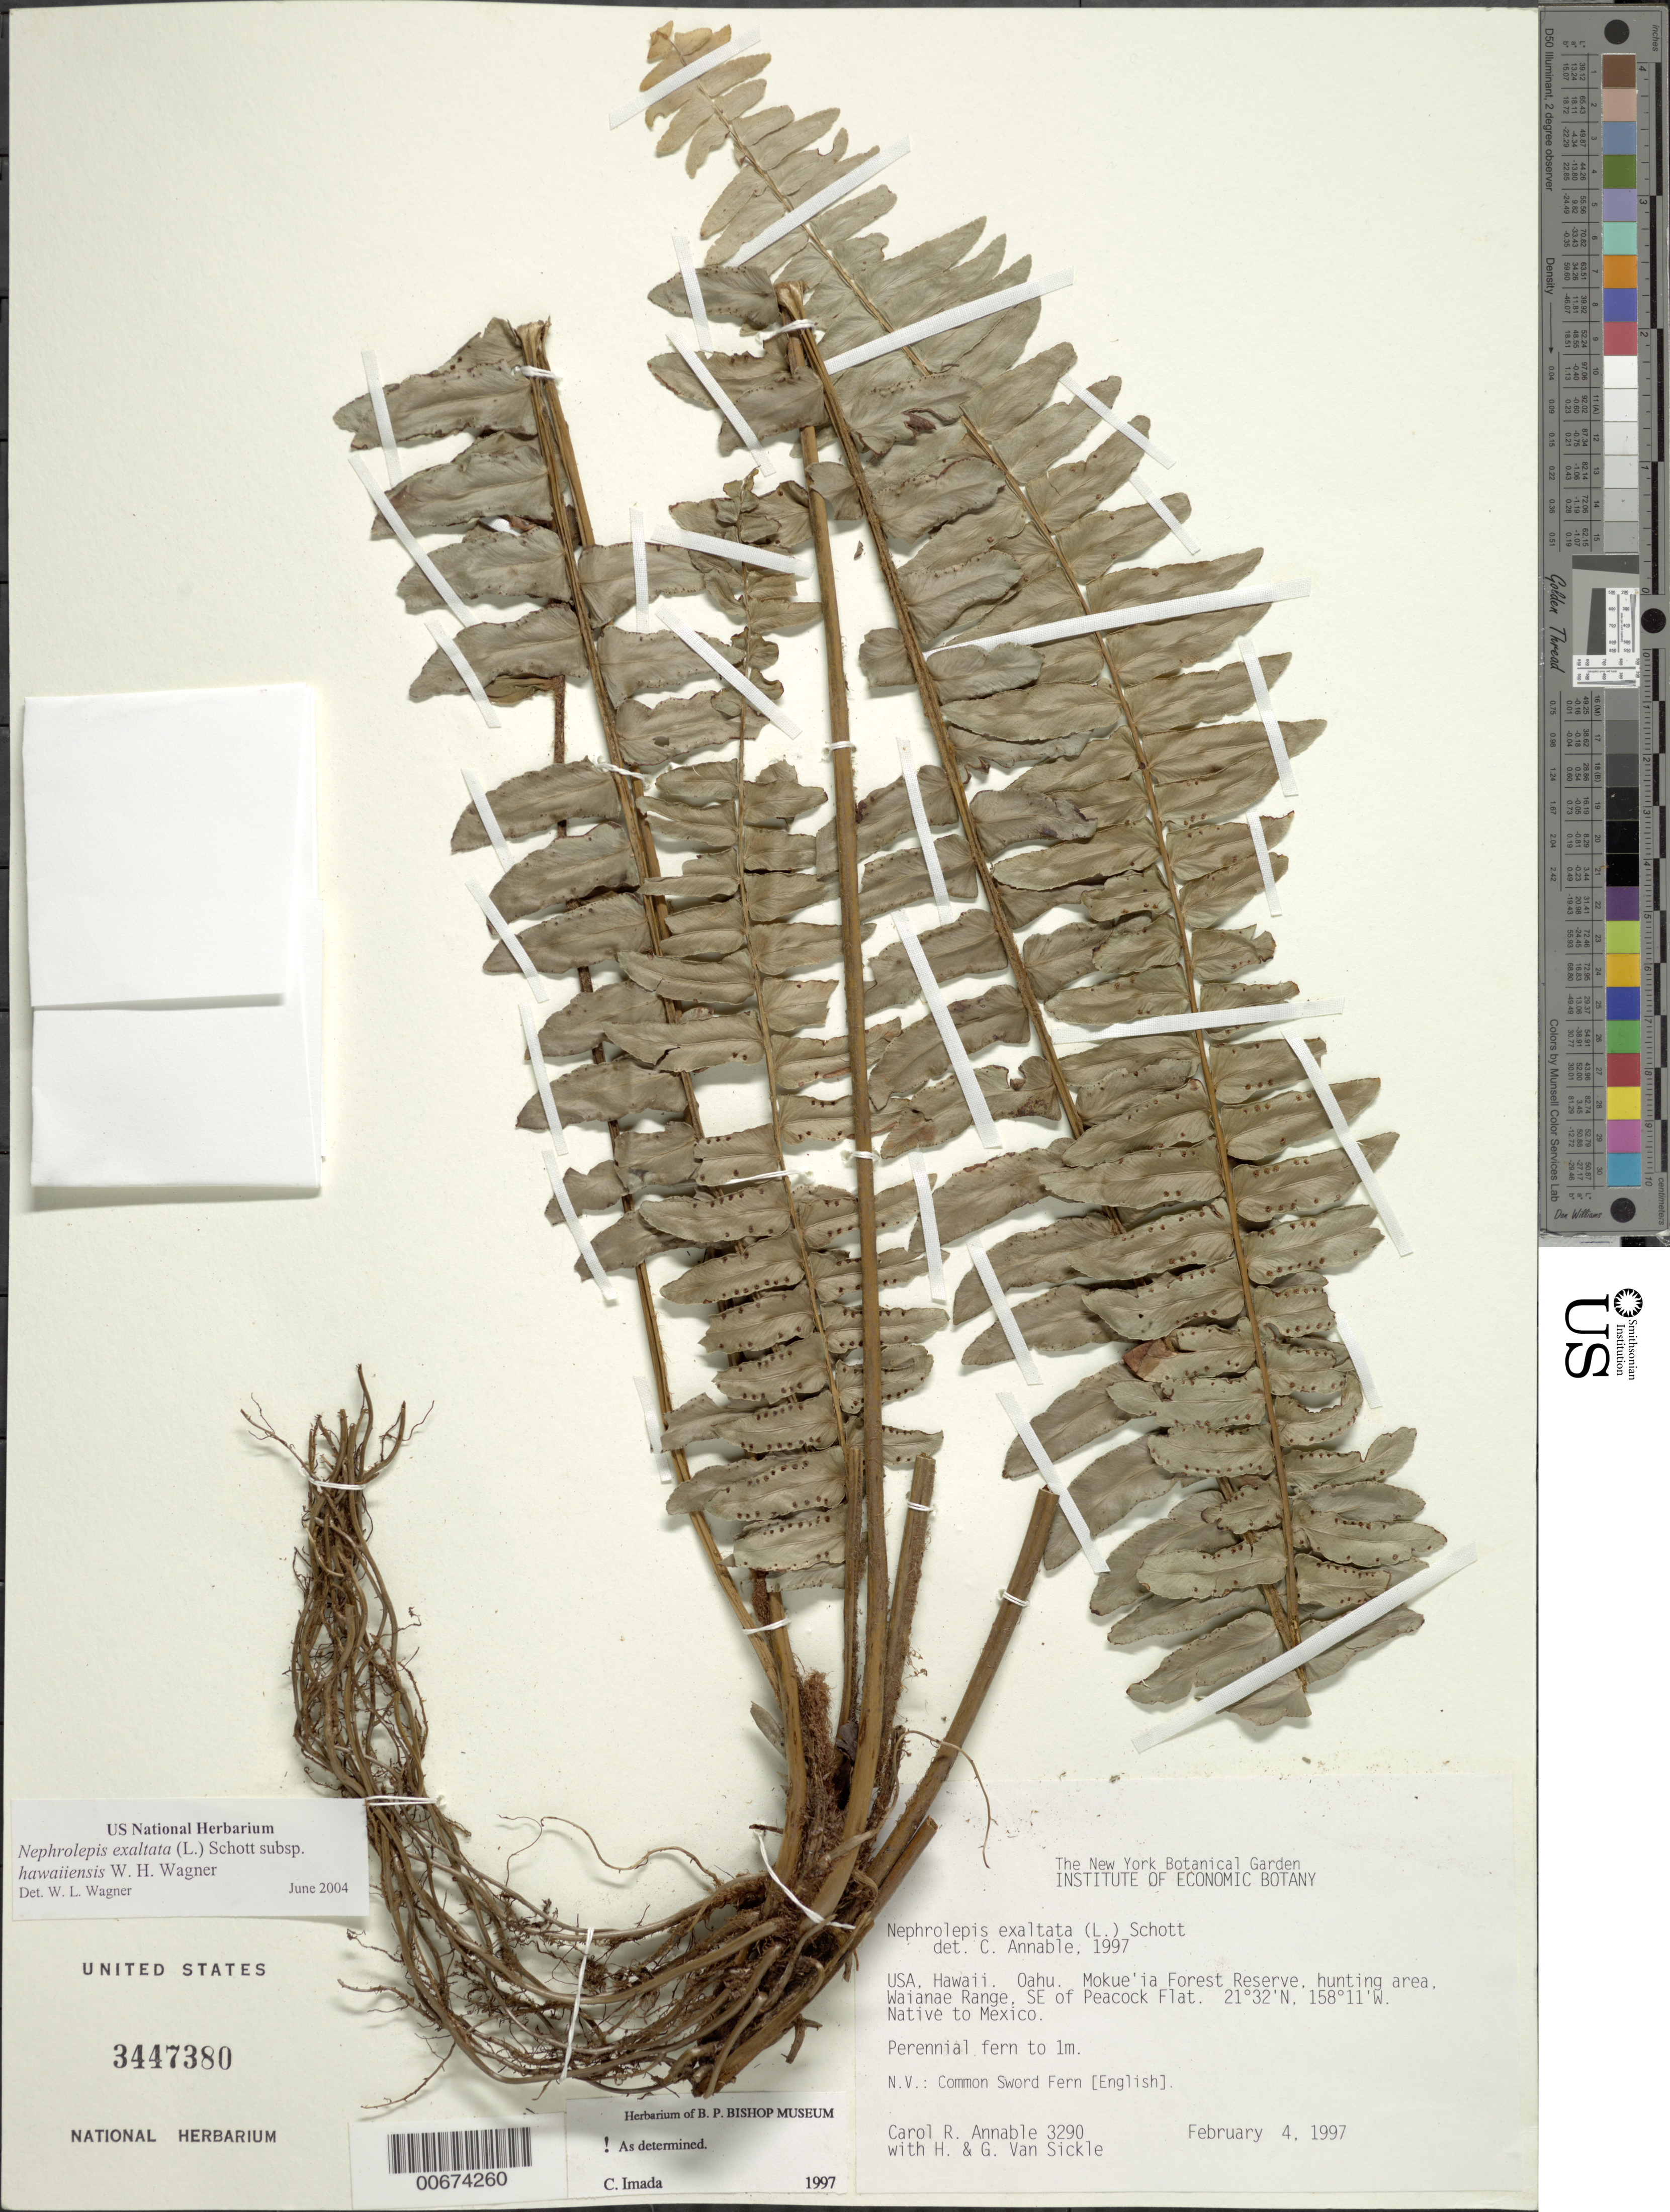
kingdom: Plantae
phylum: Tracheophyta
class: Polypodiopsida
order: Polypodiales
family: Nephrolepidaceae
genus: Nephrolepis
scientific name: Nephrolepis exaltata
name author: (L.) Schott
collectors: C. R. Annable, H. Van Sickle & G. A. Van Sickle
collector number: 3290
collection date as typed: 4 Feb 1997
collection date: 1997-02-04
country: United States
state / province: Hawaii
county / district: Honolulu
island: Oahu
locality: Mokue'ia Forest Reserve, hunting area, Waianae Range, SE of Peacock Flat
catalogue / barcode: US 3447380